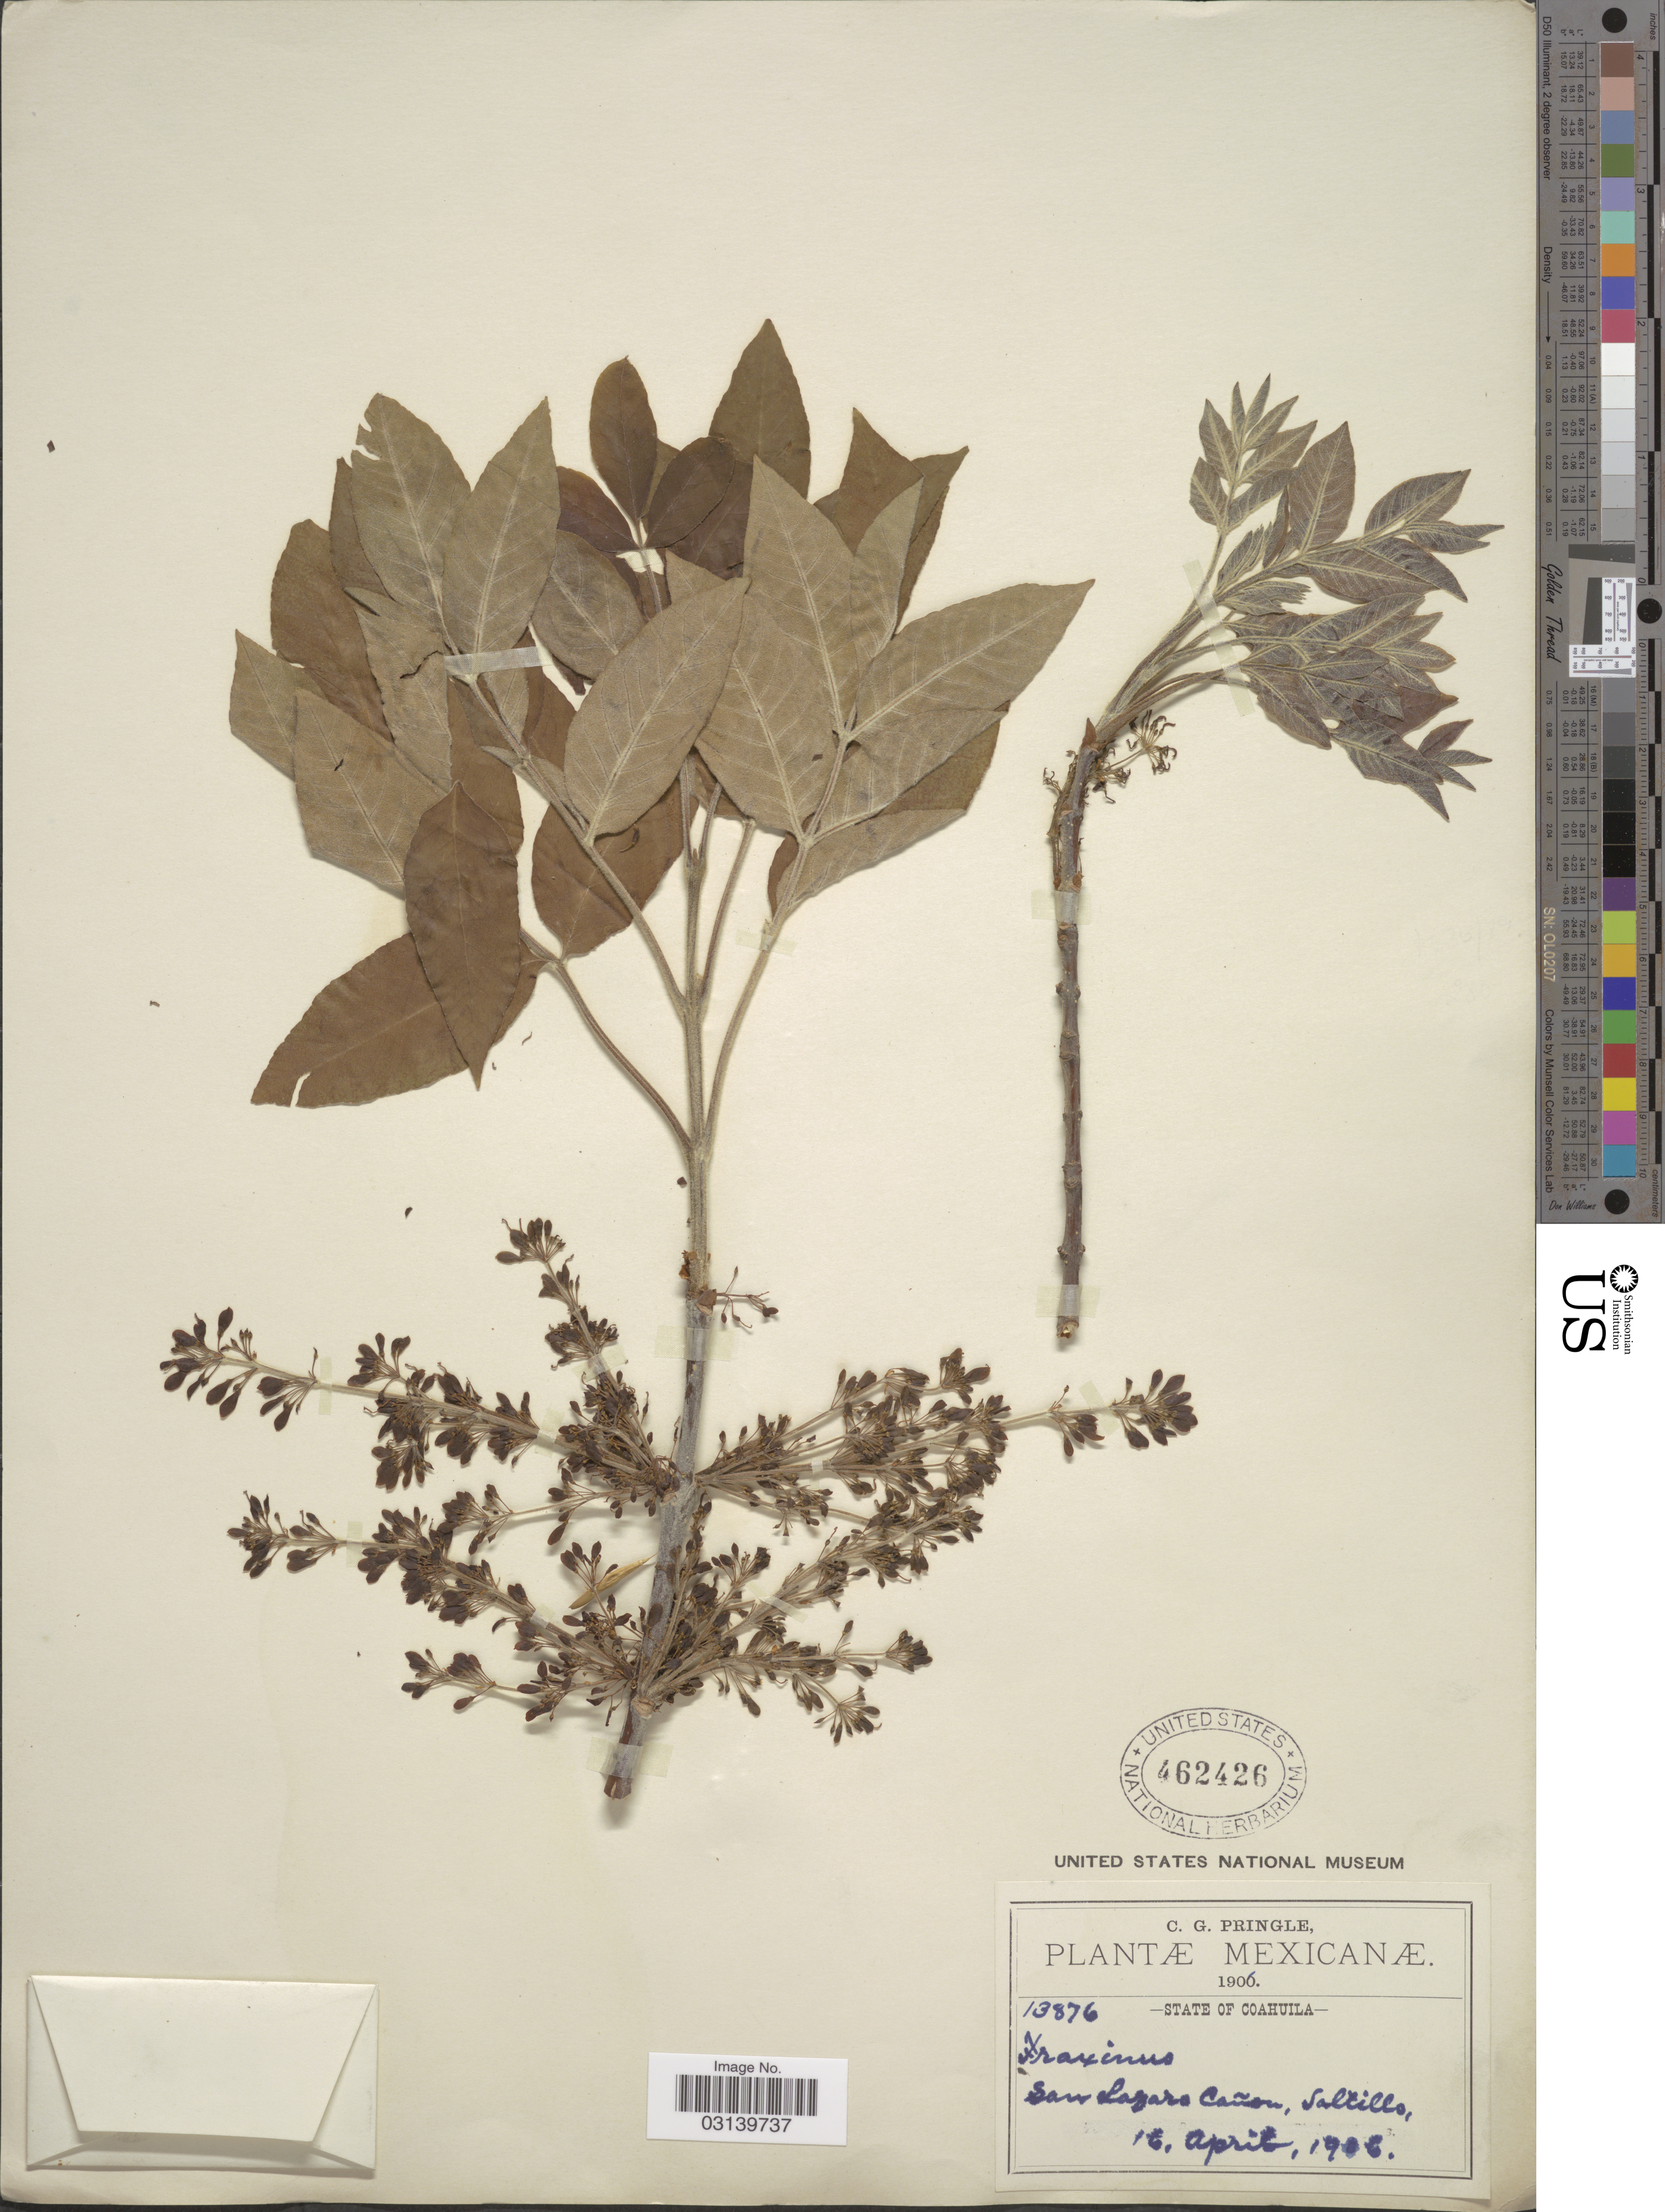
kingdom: Plantae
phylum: Tracheophyta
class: Magnoliopsida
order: Lamiales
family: Oleaceae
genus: Fraxinus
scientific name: Fraxinus sp.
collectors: C. G. Pringle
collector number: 13876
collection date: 1906-04-16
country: Mexico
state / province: Coahuila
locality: San Lazaro Cañon, Saltillo.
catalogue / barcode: US 462426